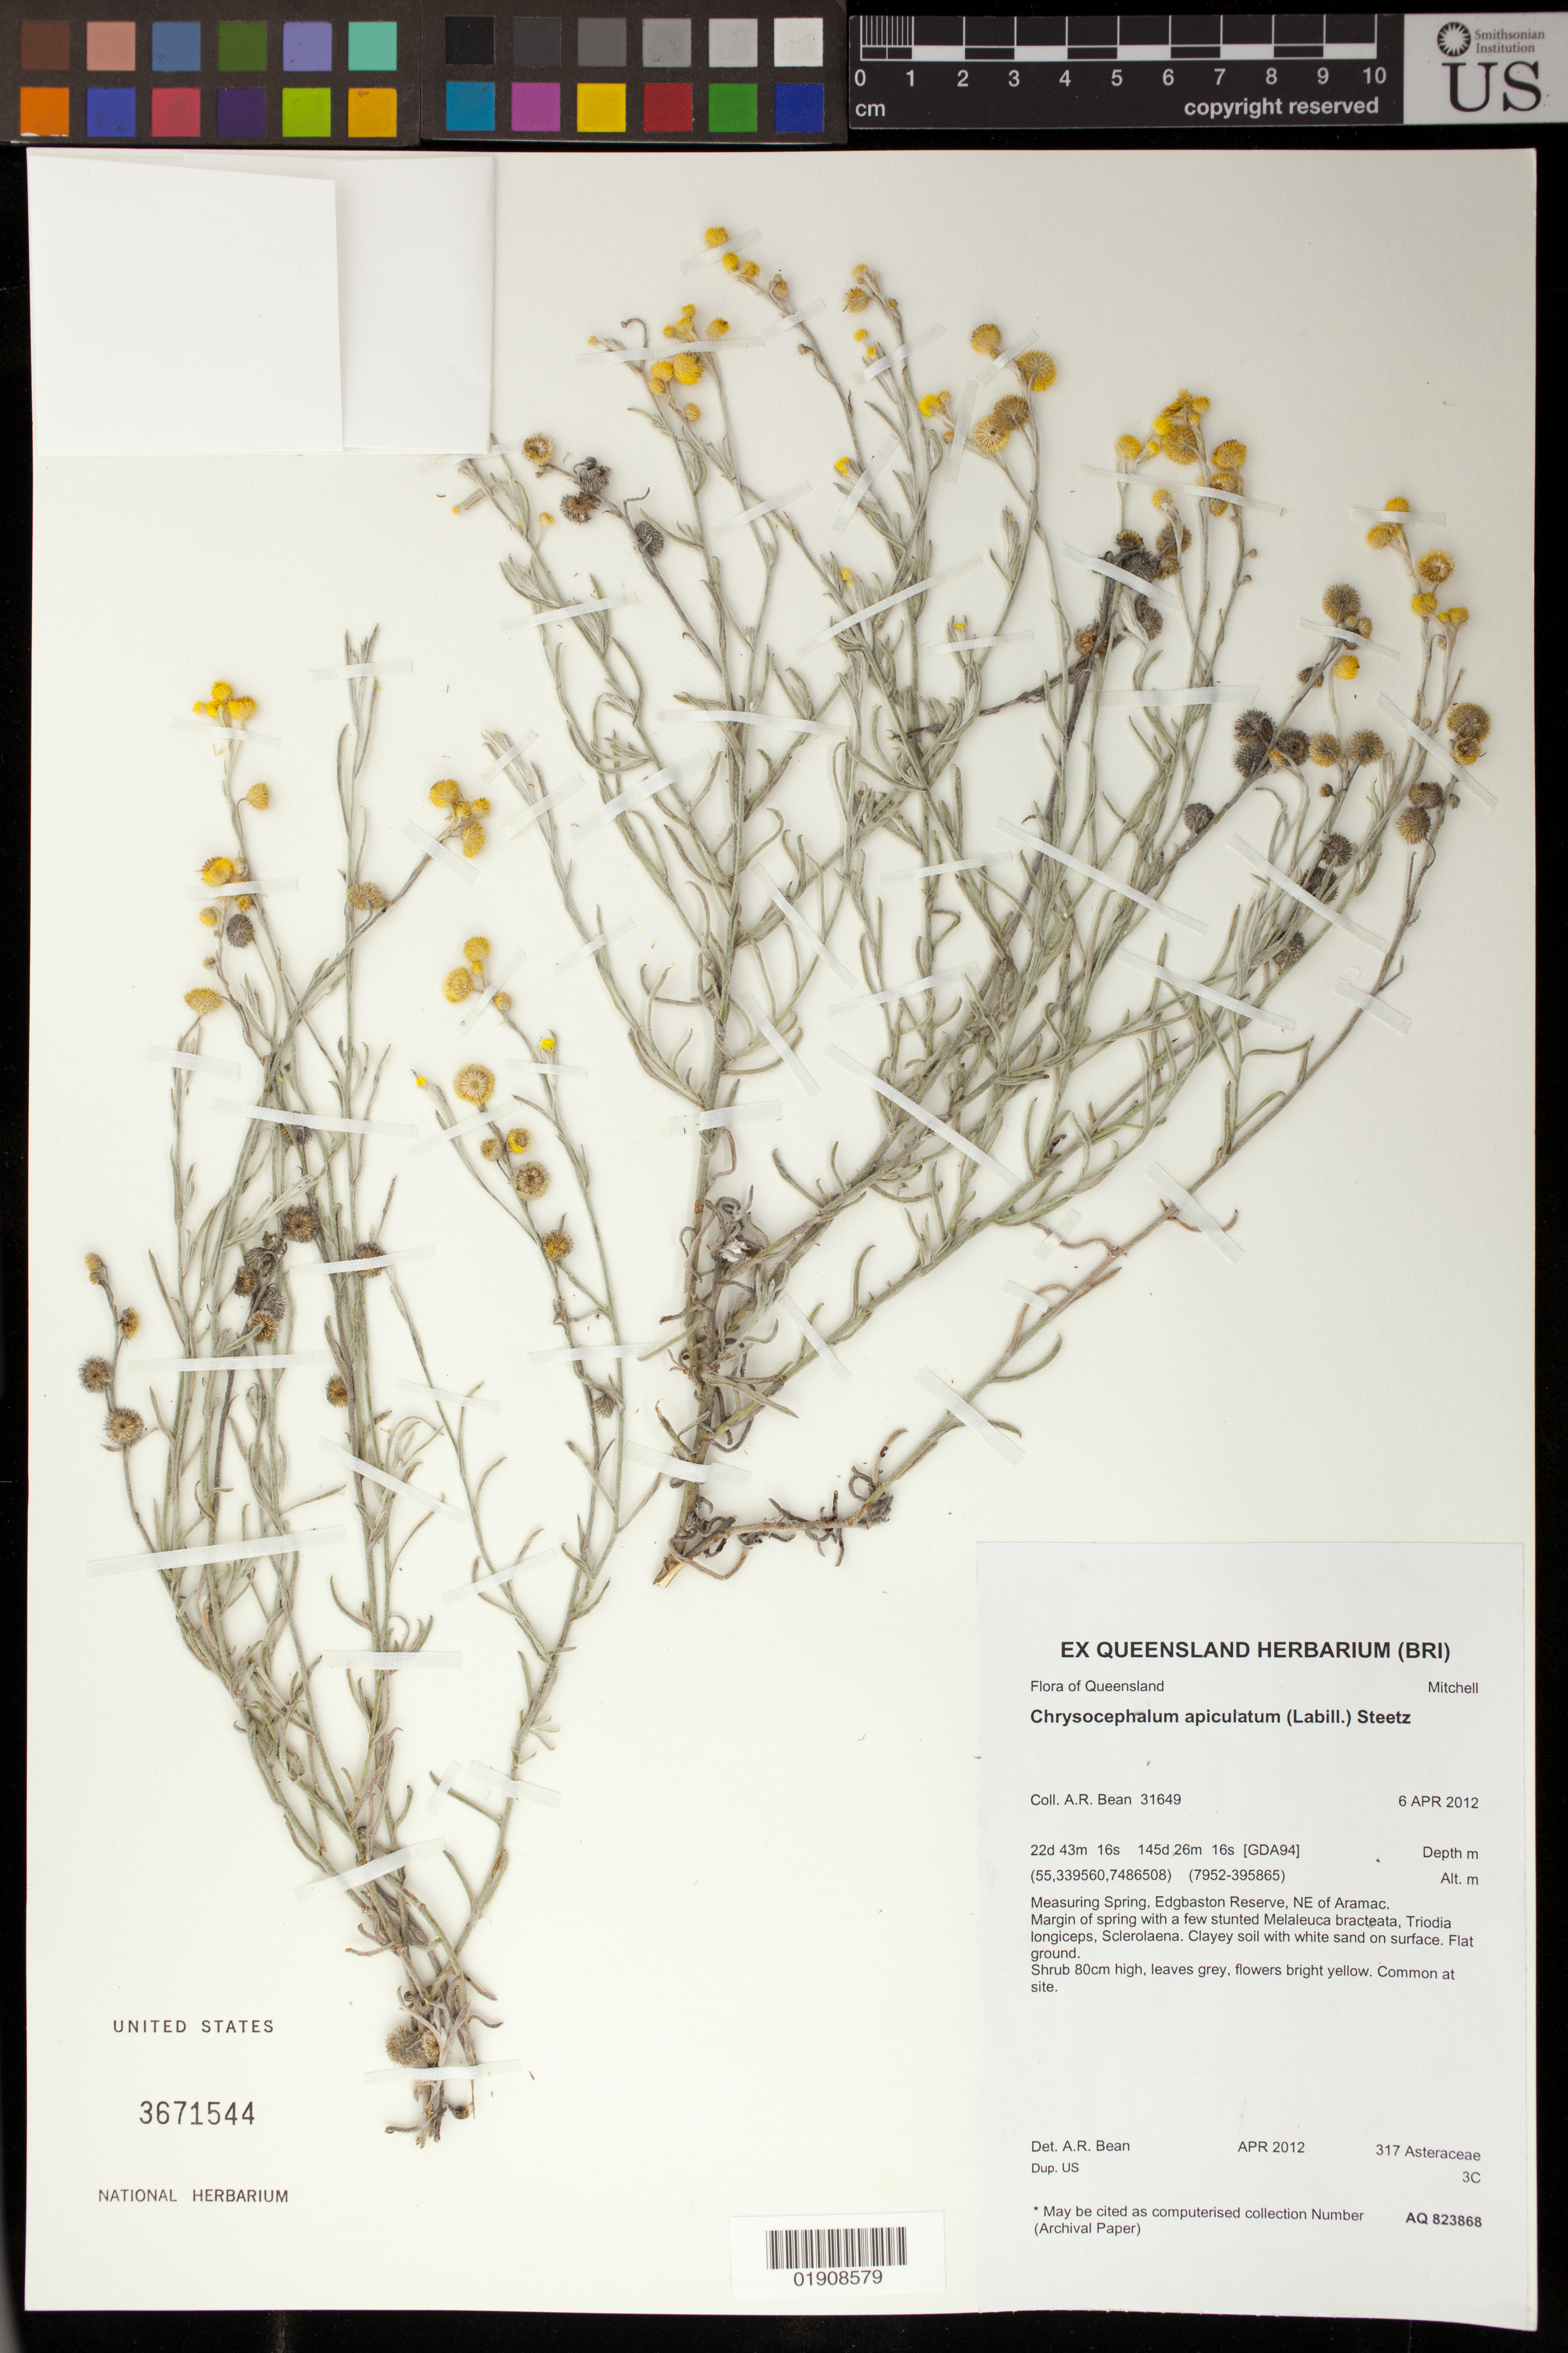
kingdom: Plantae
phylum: Tracheophyta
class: Magnoliopsida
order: Asterales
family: Asteraceae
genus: Chrysocephalum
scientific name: Chrysocephalum apiculatum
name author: (Labill.) Steetz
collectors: A. R. Bean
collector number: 31649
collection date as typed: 6 April 2012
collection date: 2012-04-06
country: Australia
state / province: Queensland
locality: Measuring Spring, Edgbaston Reserve, NE of Aramac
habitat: Margin of spring. Flat ground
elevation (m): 94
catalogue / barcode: US 3671544